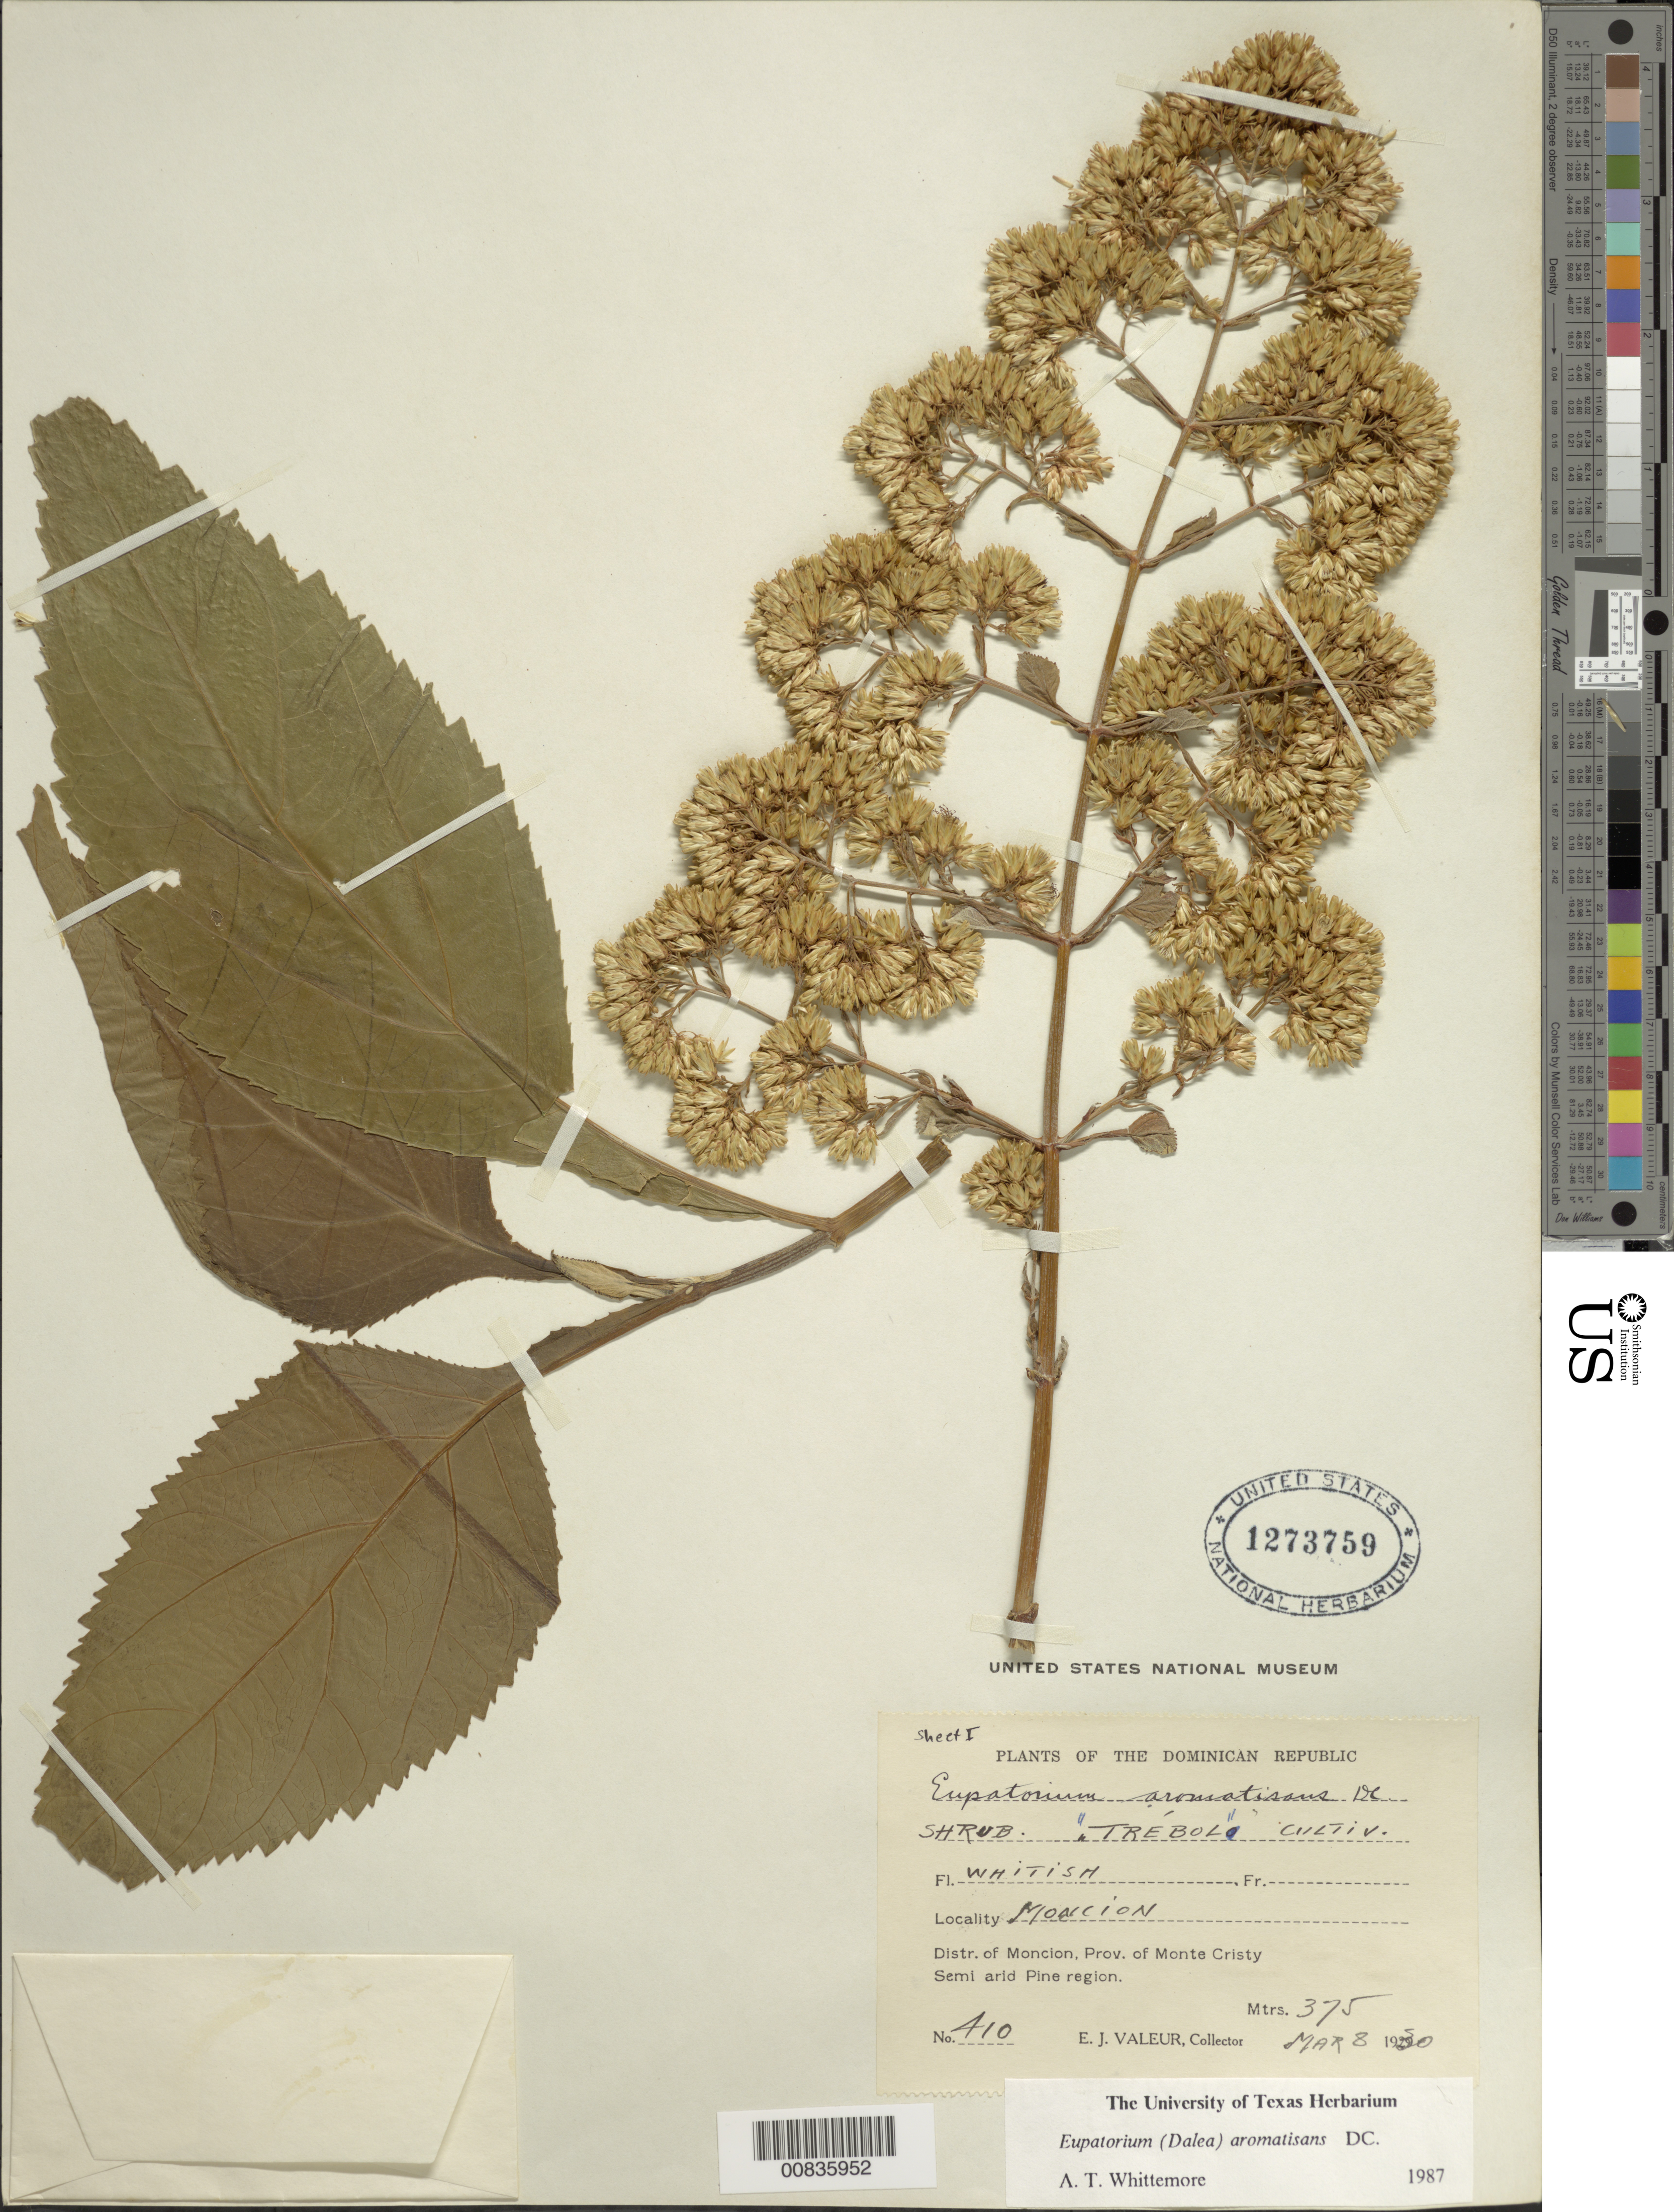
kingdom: Plantae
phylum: Tracheophyta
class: Magnoliopsida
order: Asterales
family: Asteraceae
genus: Critonia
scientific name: Critonia aromatisans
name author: (DC.) R.M. King & H. Rob.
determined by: Whittemore, A. T.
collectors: E. Valeur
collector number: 410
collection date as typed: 08 Mar 1930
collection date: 1930-03-08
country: Dominican Republic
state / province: Monte Cristi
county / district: Monción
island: Hispaniola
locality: Moncion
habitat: Semi arid pine region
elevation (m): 375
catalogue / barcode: US 1273759